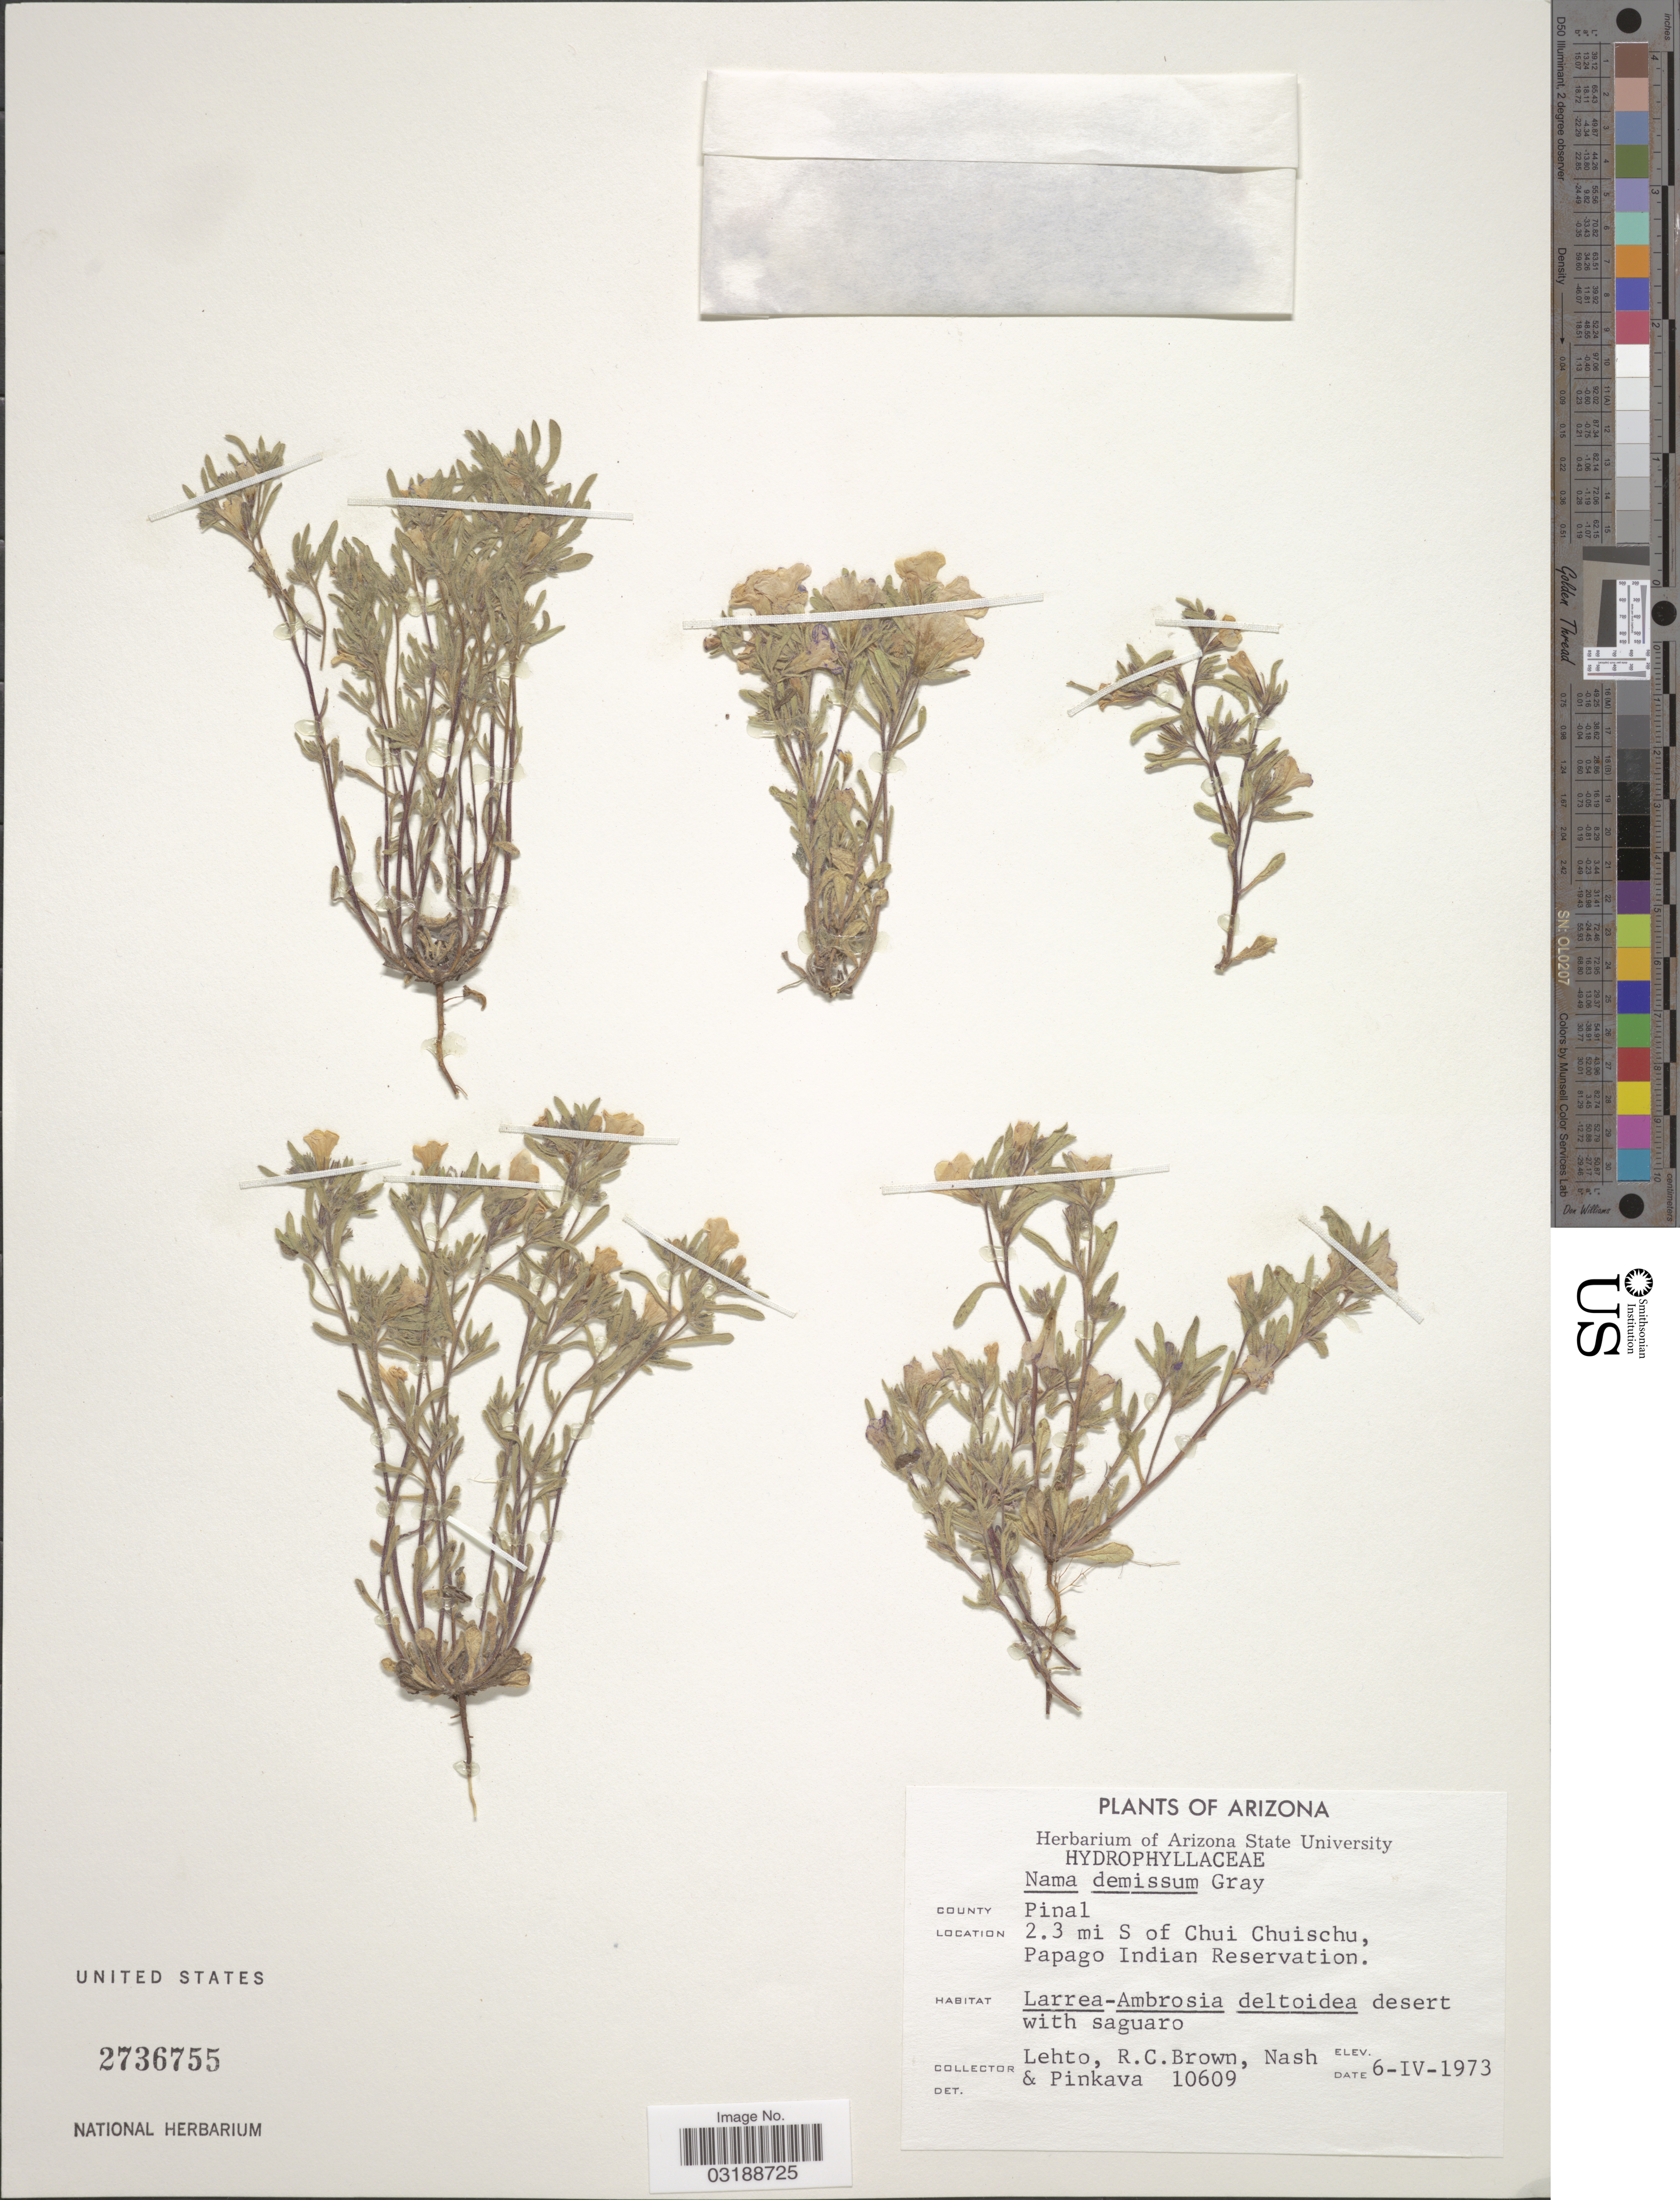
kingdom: Plantae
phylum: Tracheophyta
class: Magnoliopsida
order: Boraginales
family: Namaceae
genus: Nama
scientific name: Nama sp.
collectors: -. Lehto, R. C. Brown, -- Nash & -. Pinkava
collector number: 10609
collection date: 1973-04-06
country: United States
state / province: Arizona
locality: County Pinal. 2.3 mi S of Chui Chuischu, Papago Indian Reservation.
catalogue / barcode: US 2736755